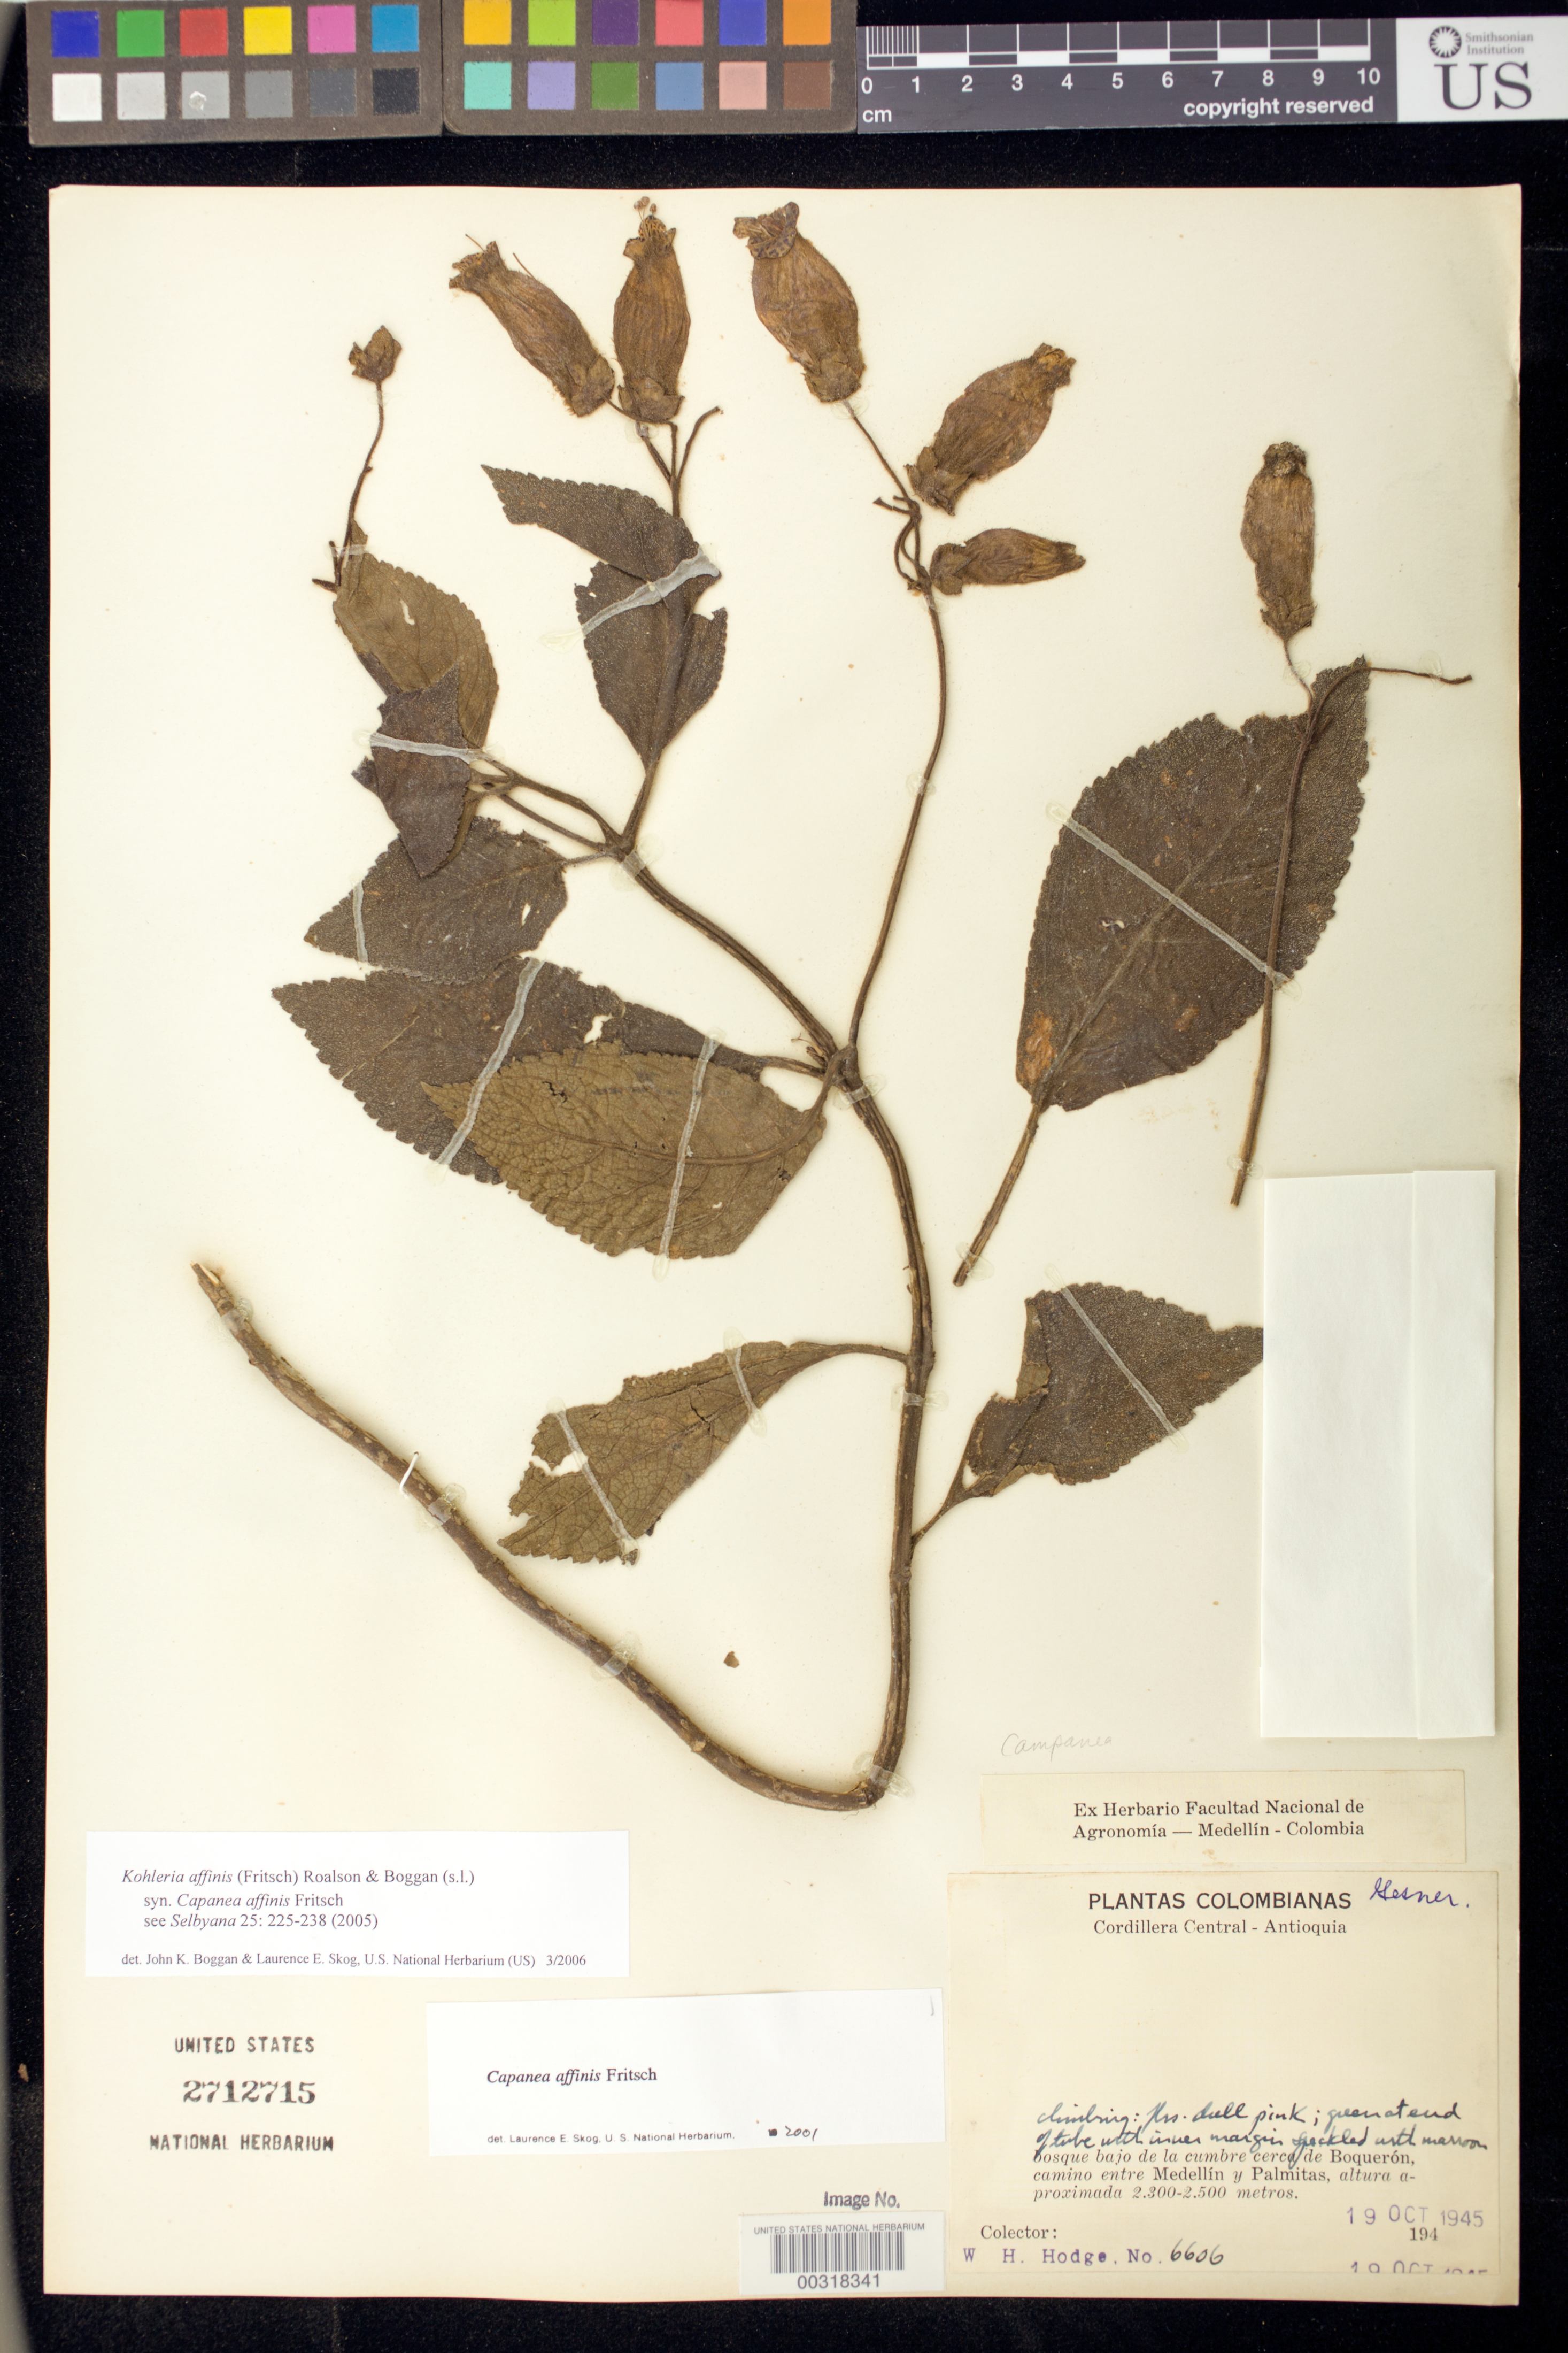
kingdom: Plantae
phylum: Tracheophyta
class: Magnoliopsida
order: Lamiales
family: Gesneriaceae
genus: Kohleria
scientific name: Kohleria affinis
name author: (Fritsch) Roalson & Boggan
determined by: Boggan, J. K.; Skog, L. E.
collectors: W. Hodge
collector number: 6606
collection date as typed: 19 Oct 1945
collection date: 1945-10-19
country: Colombia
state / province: Antioquia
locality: Cordillera Central, bosque bajo de la cumbre cerca de Boquerón, camino entre Medellín y Palmitas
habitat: Basque bajo de la cumbre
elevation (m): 2300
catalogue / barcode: US 2712715